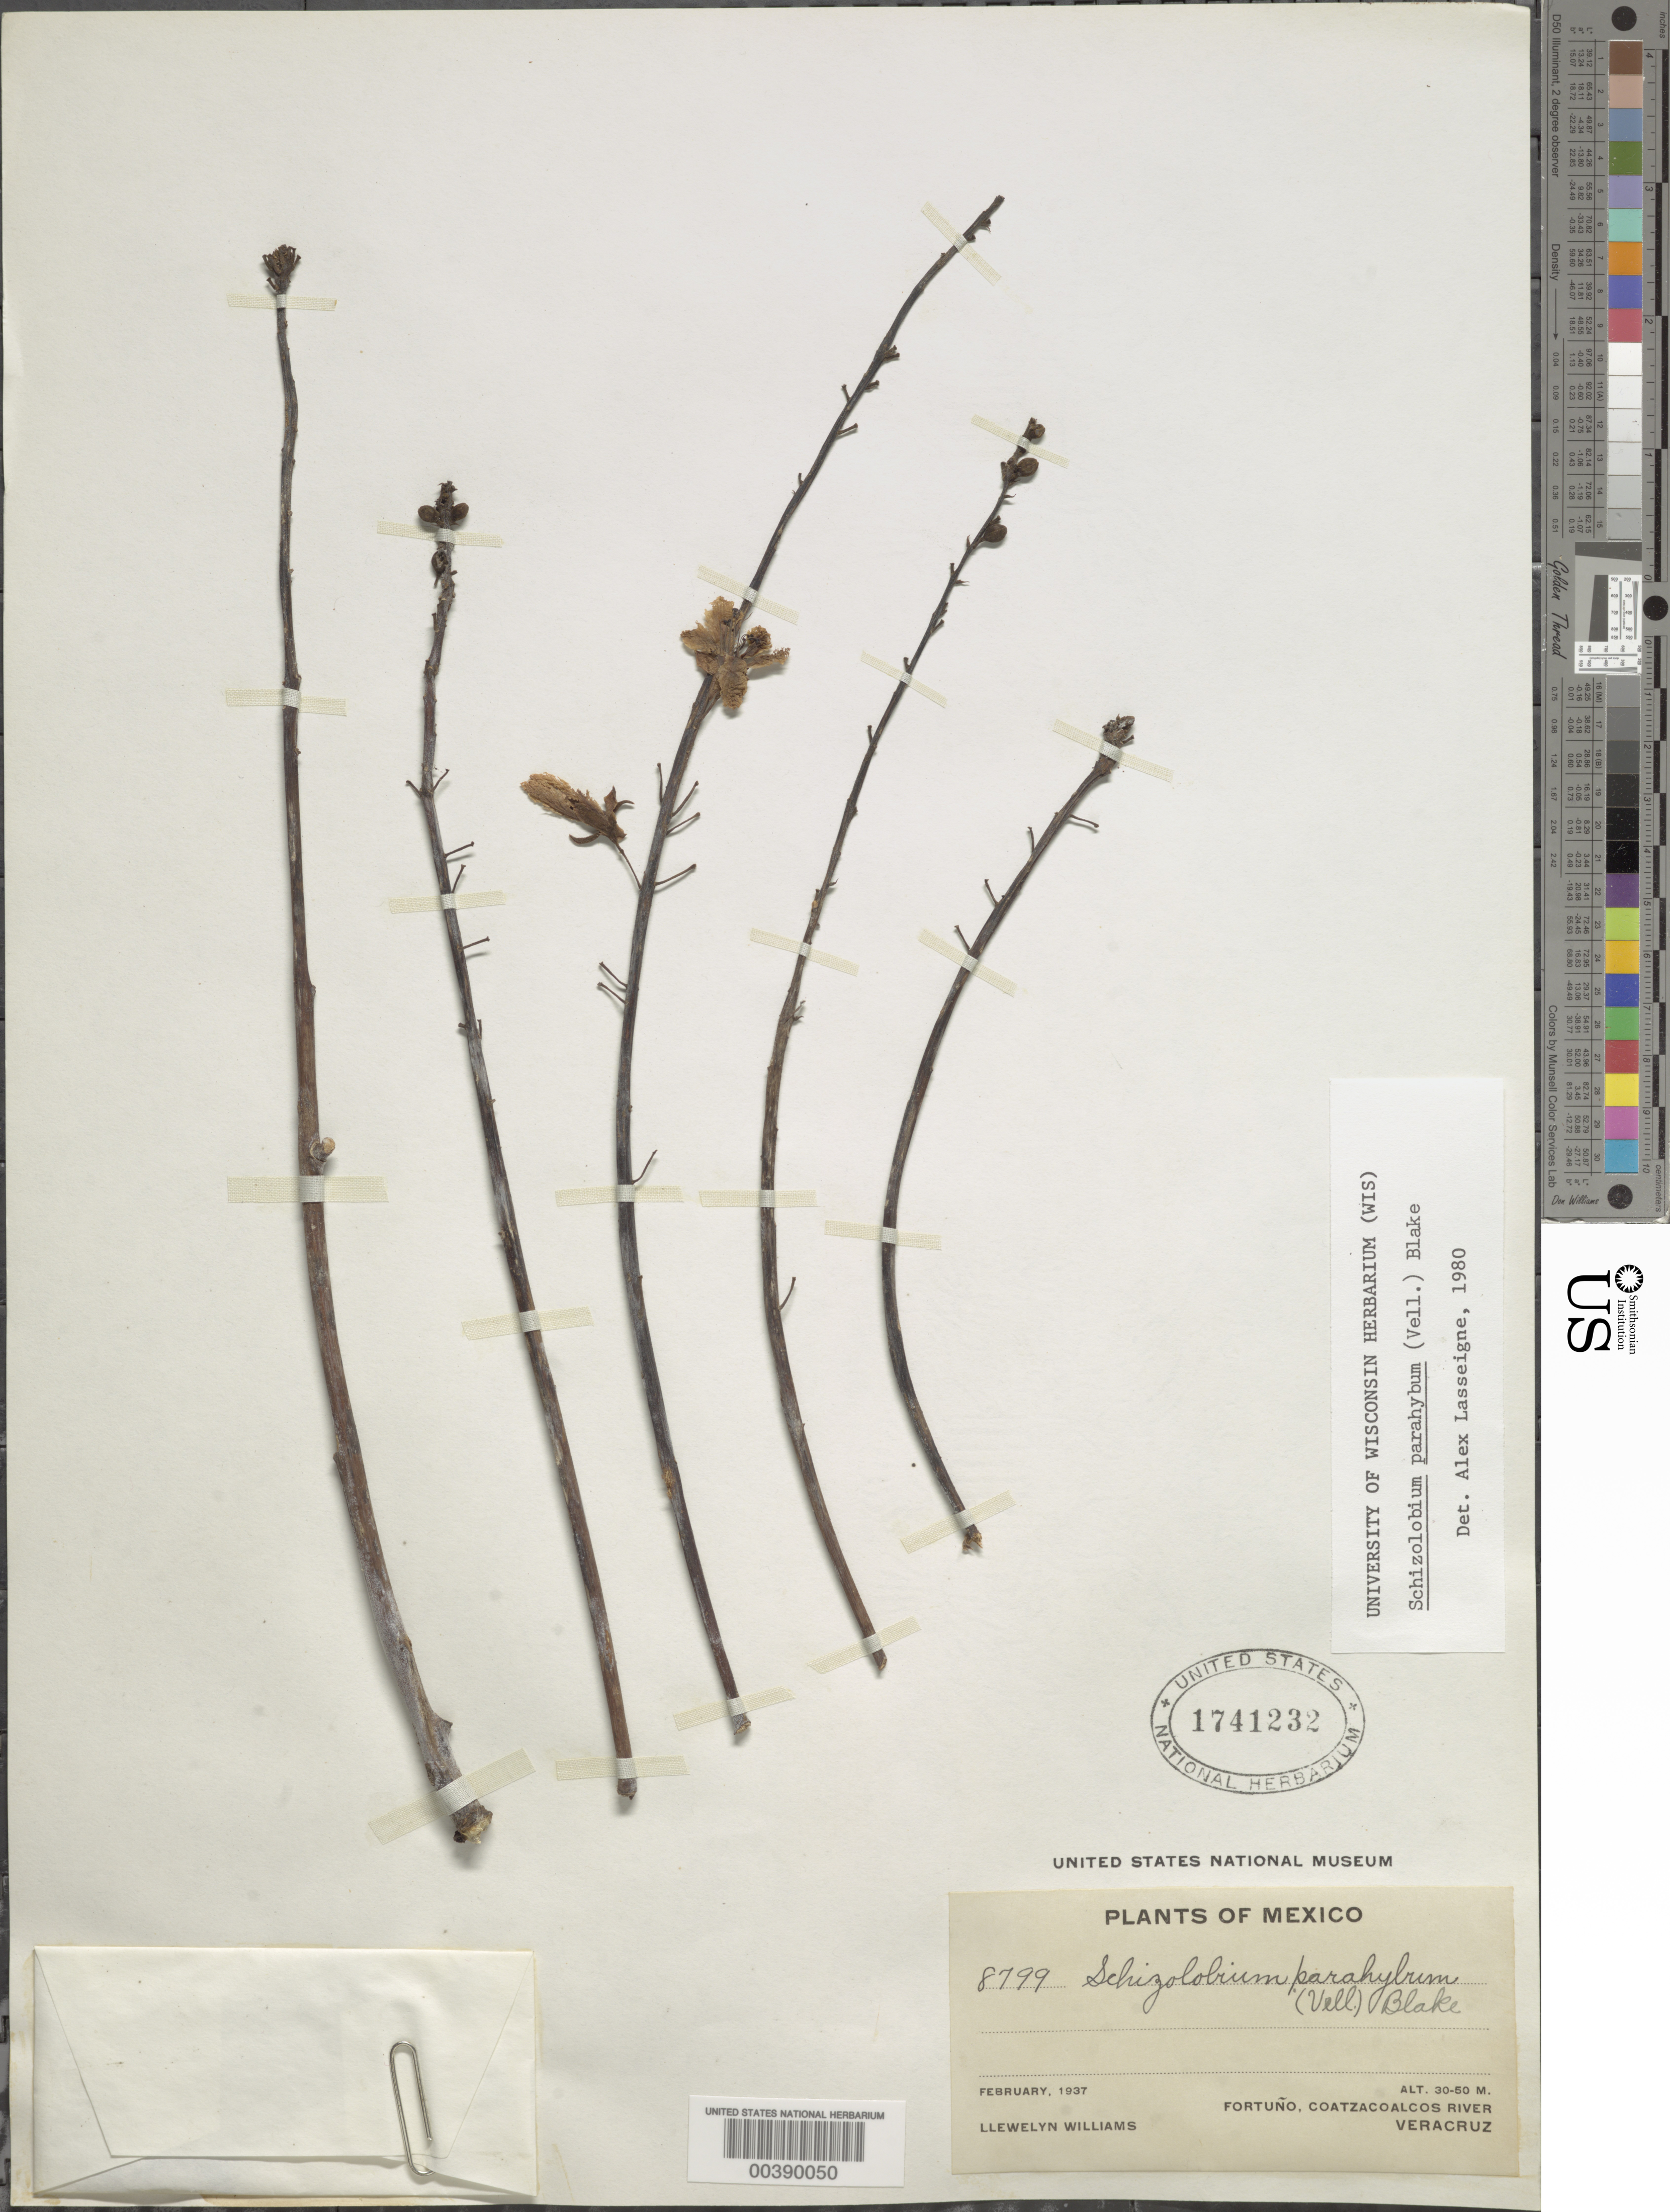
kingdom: Plantae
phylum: Tracheophyta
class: Magnoliopsida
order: Fabales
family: Fabaceae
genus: Schizolobium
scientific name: Schizolobium parahyba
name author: (Vell.) S.F. Blake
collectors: Ll. Williams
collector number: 8799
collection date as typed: Feb 1937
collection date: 1937-02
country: Mexico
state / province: Veracruz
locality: Fortuno, coatzacoalcos river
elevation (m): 30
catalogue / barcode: US 1741232